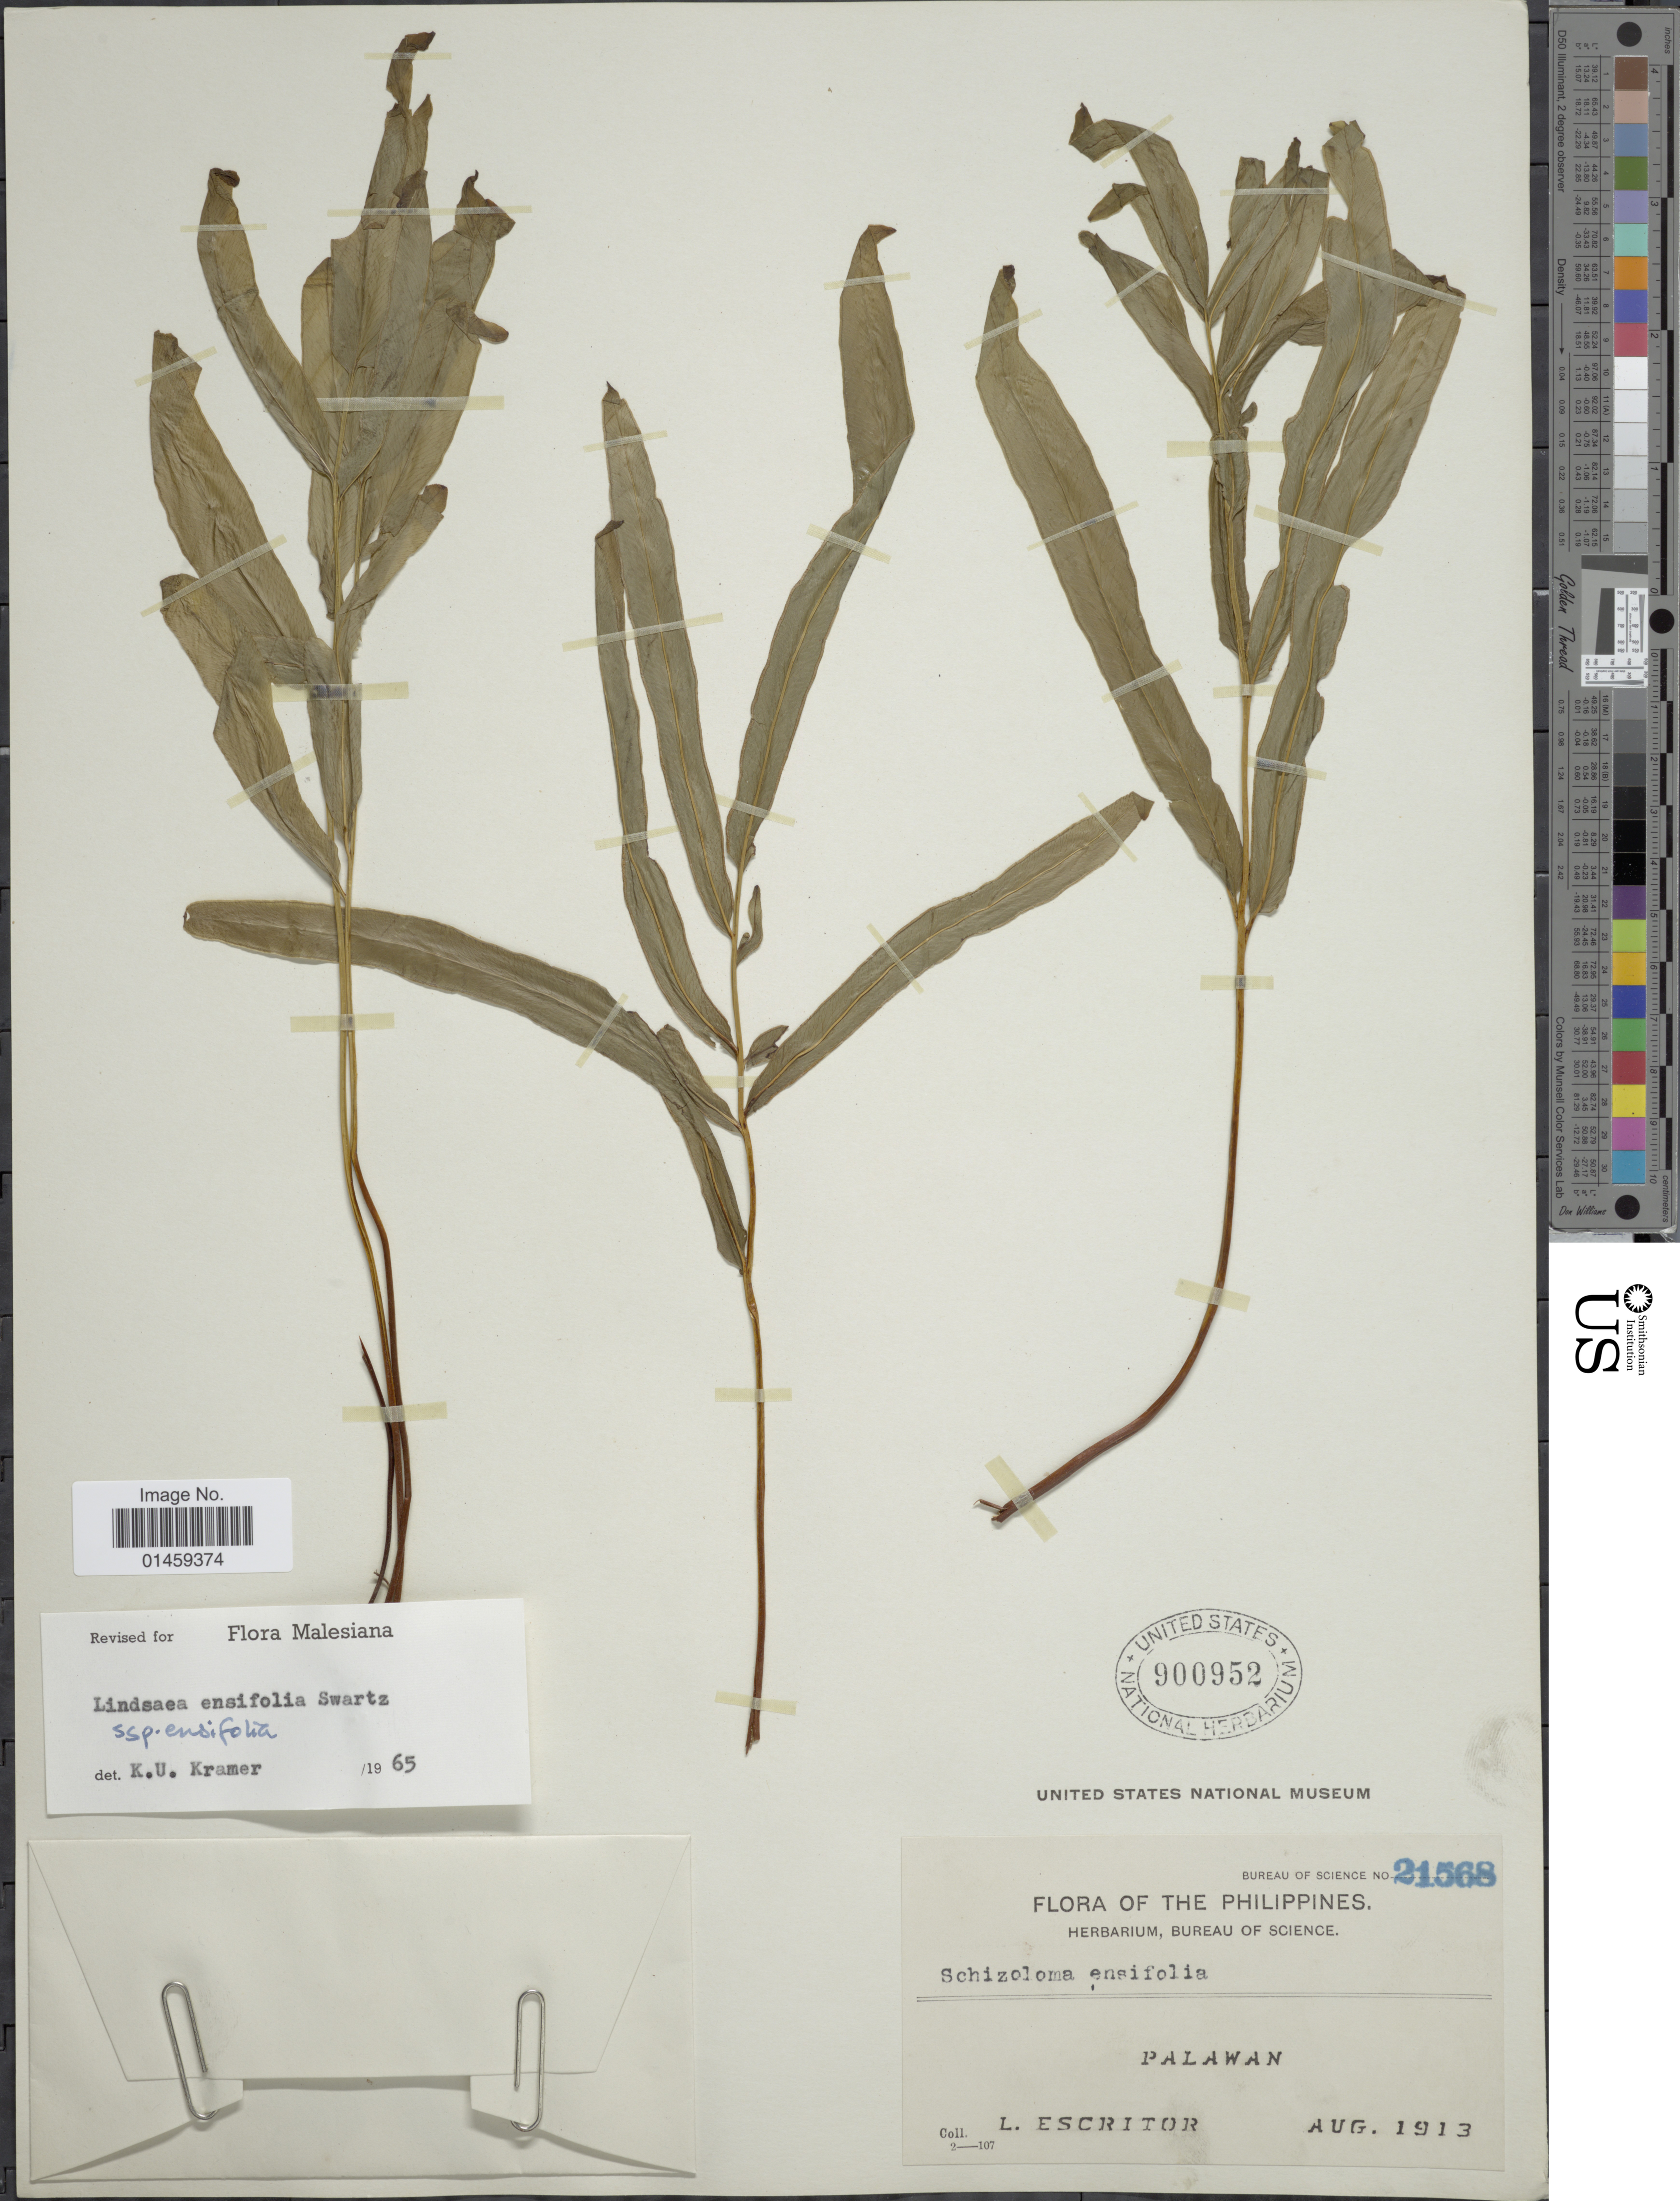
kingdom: Plantae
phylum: Tracheophyta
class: Polypodiopsida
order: Polypodiales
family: Lindsaeaceae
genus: Lindsaea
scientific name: Lindsaea ensifolia subsp. ensifolia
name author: Sw.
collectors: L. Escritor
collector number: Bureau of Science 21568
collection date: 1913-08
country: Philippines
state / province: Mimaropa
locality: Palawan.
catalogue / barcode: US 900952